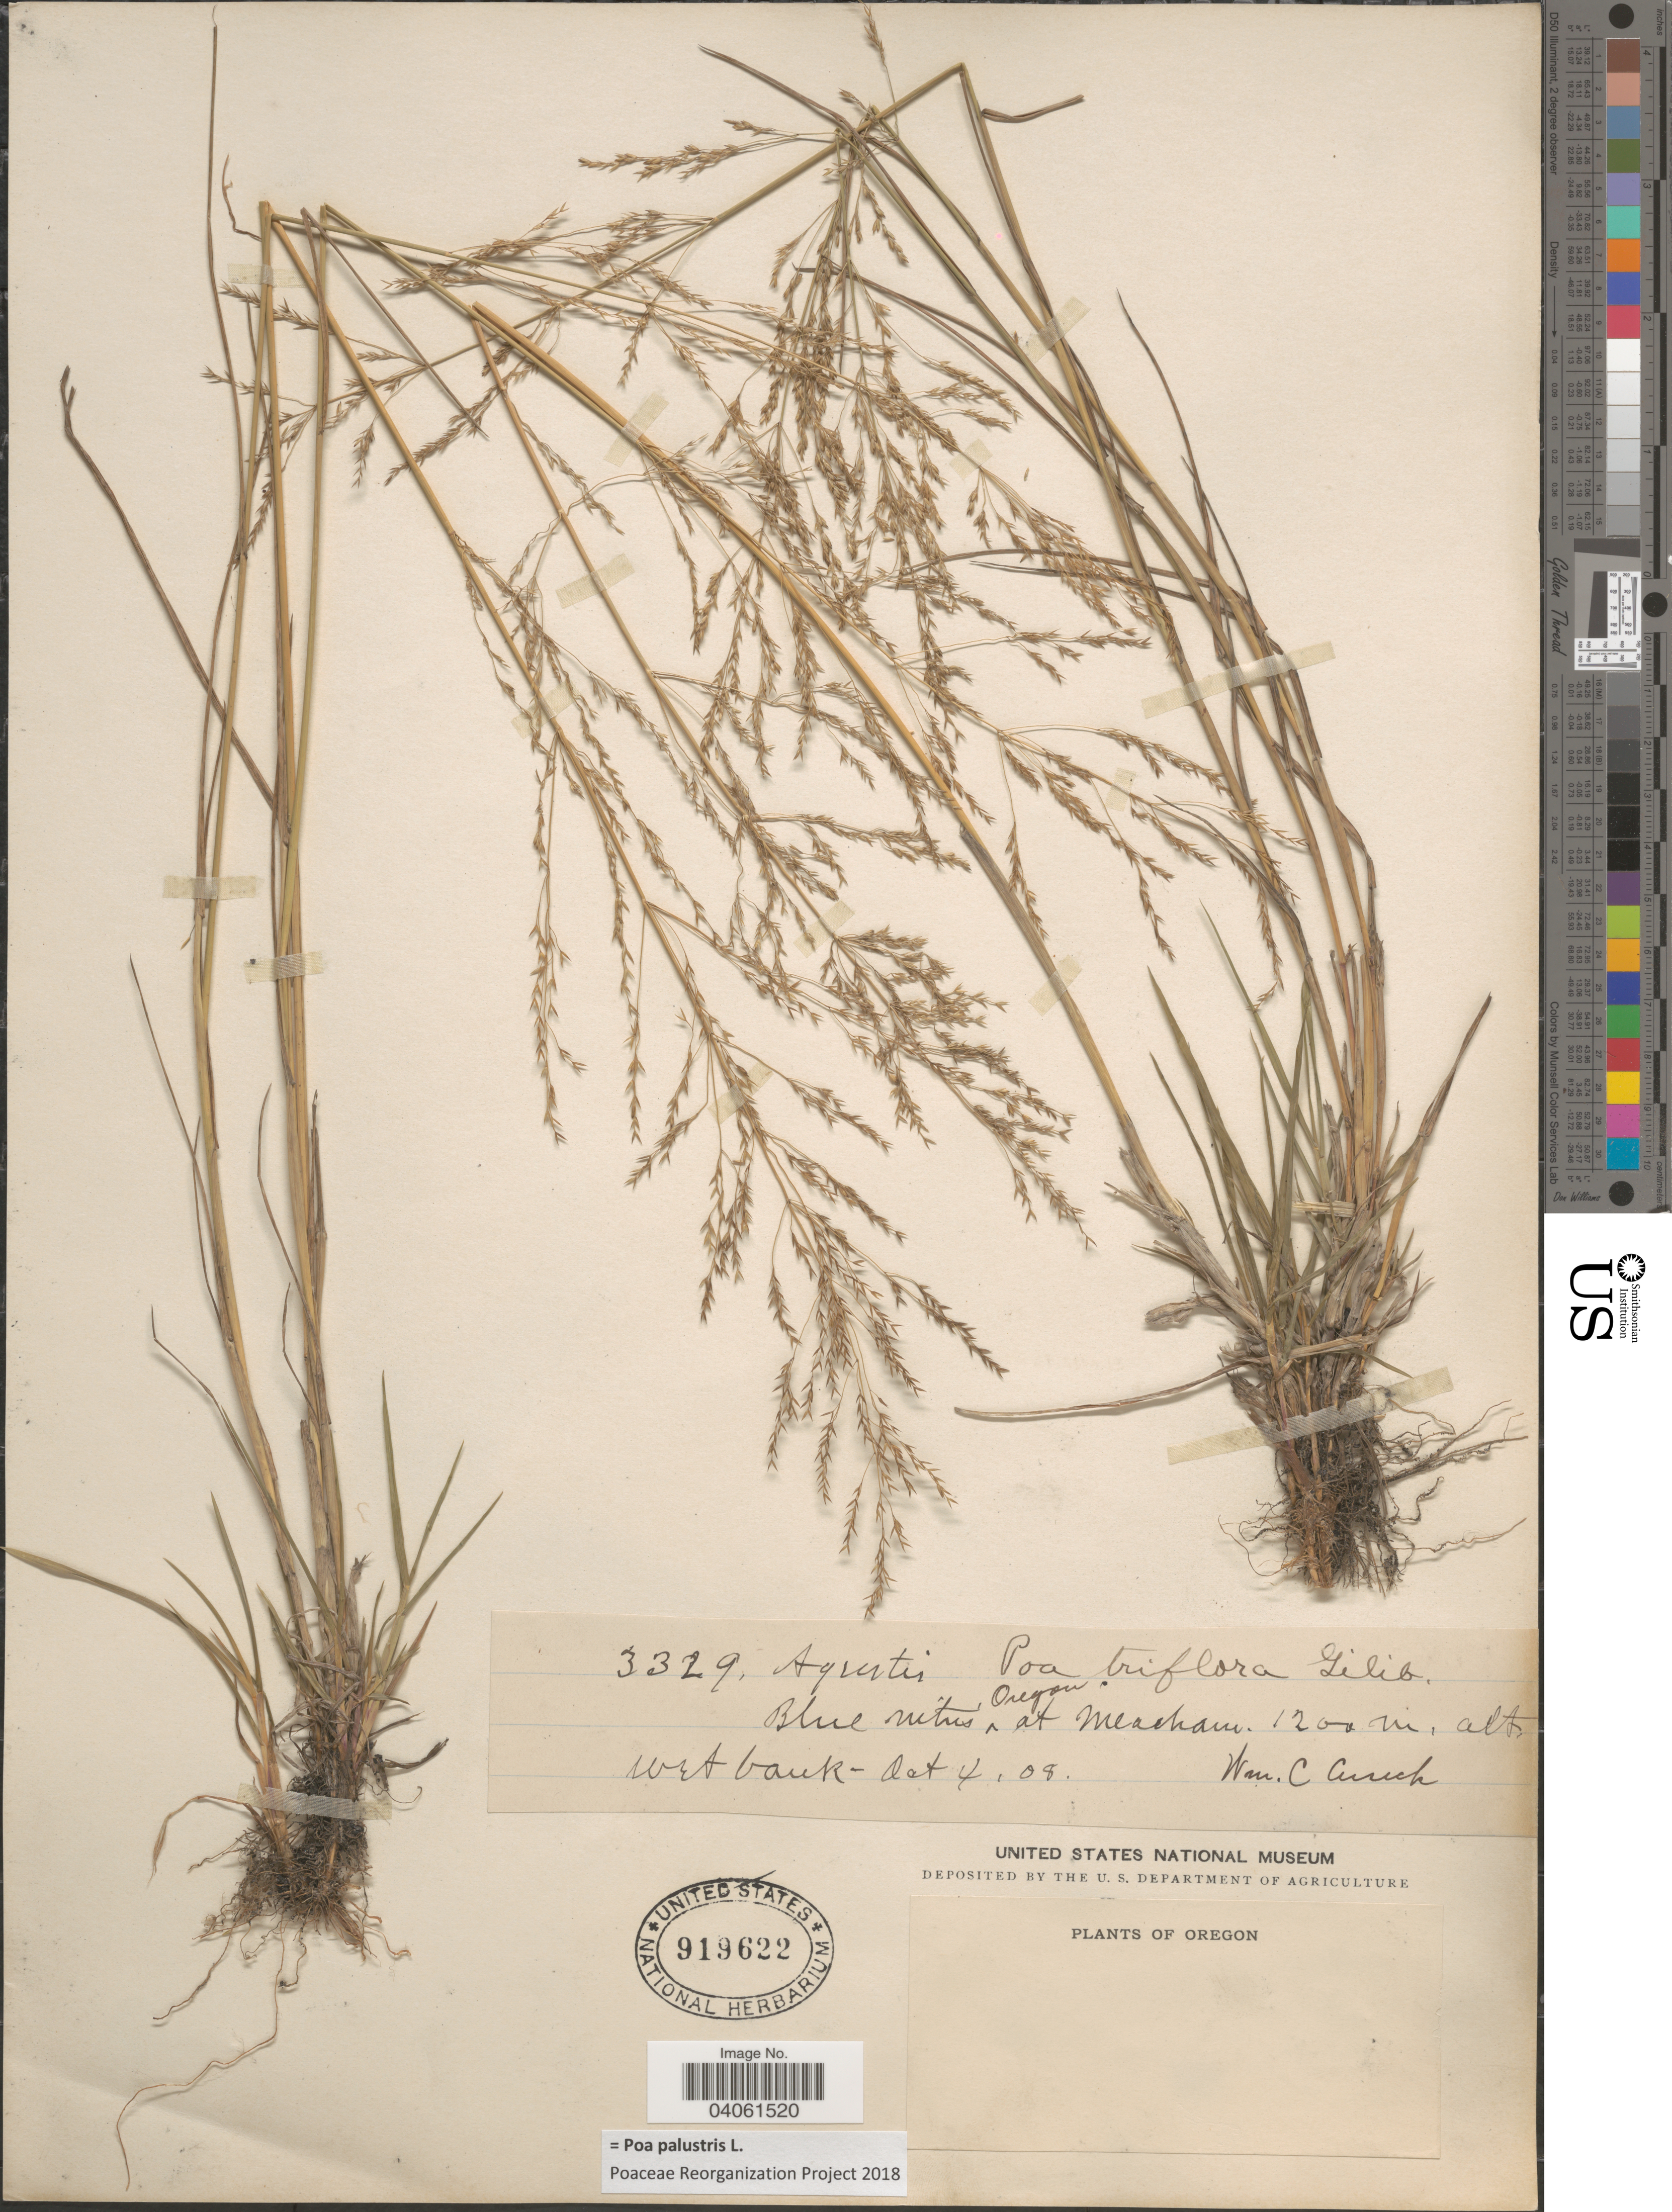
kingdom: Plantae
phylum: Tracheophyta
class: Liliopsida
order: Poales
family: Poaceae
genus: Poa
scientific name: Poa palustris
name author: L.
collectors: W. C. Cusick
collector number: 3329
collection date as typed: Transcribed d/m/y: 4/10/8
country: United States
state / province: Oregon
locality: Blue Mtns at Meacham.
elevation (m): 1200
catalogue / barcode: US 919622